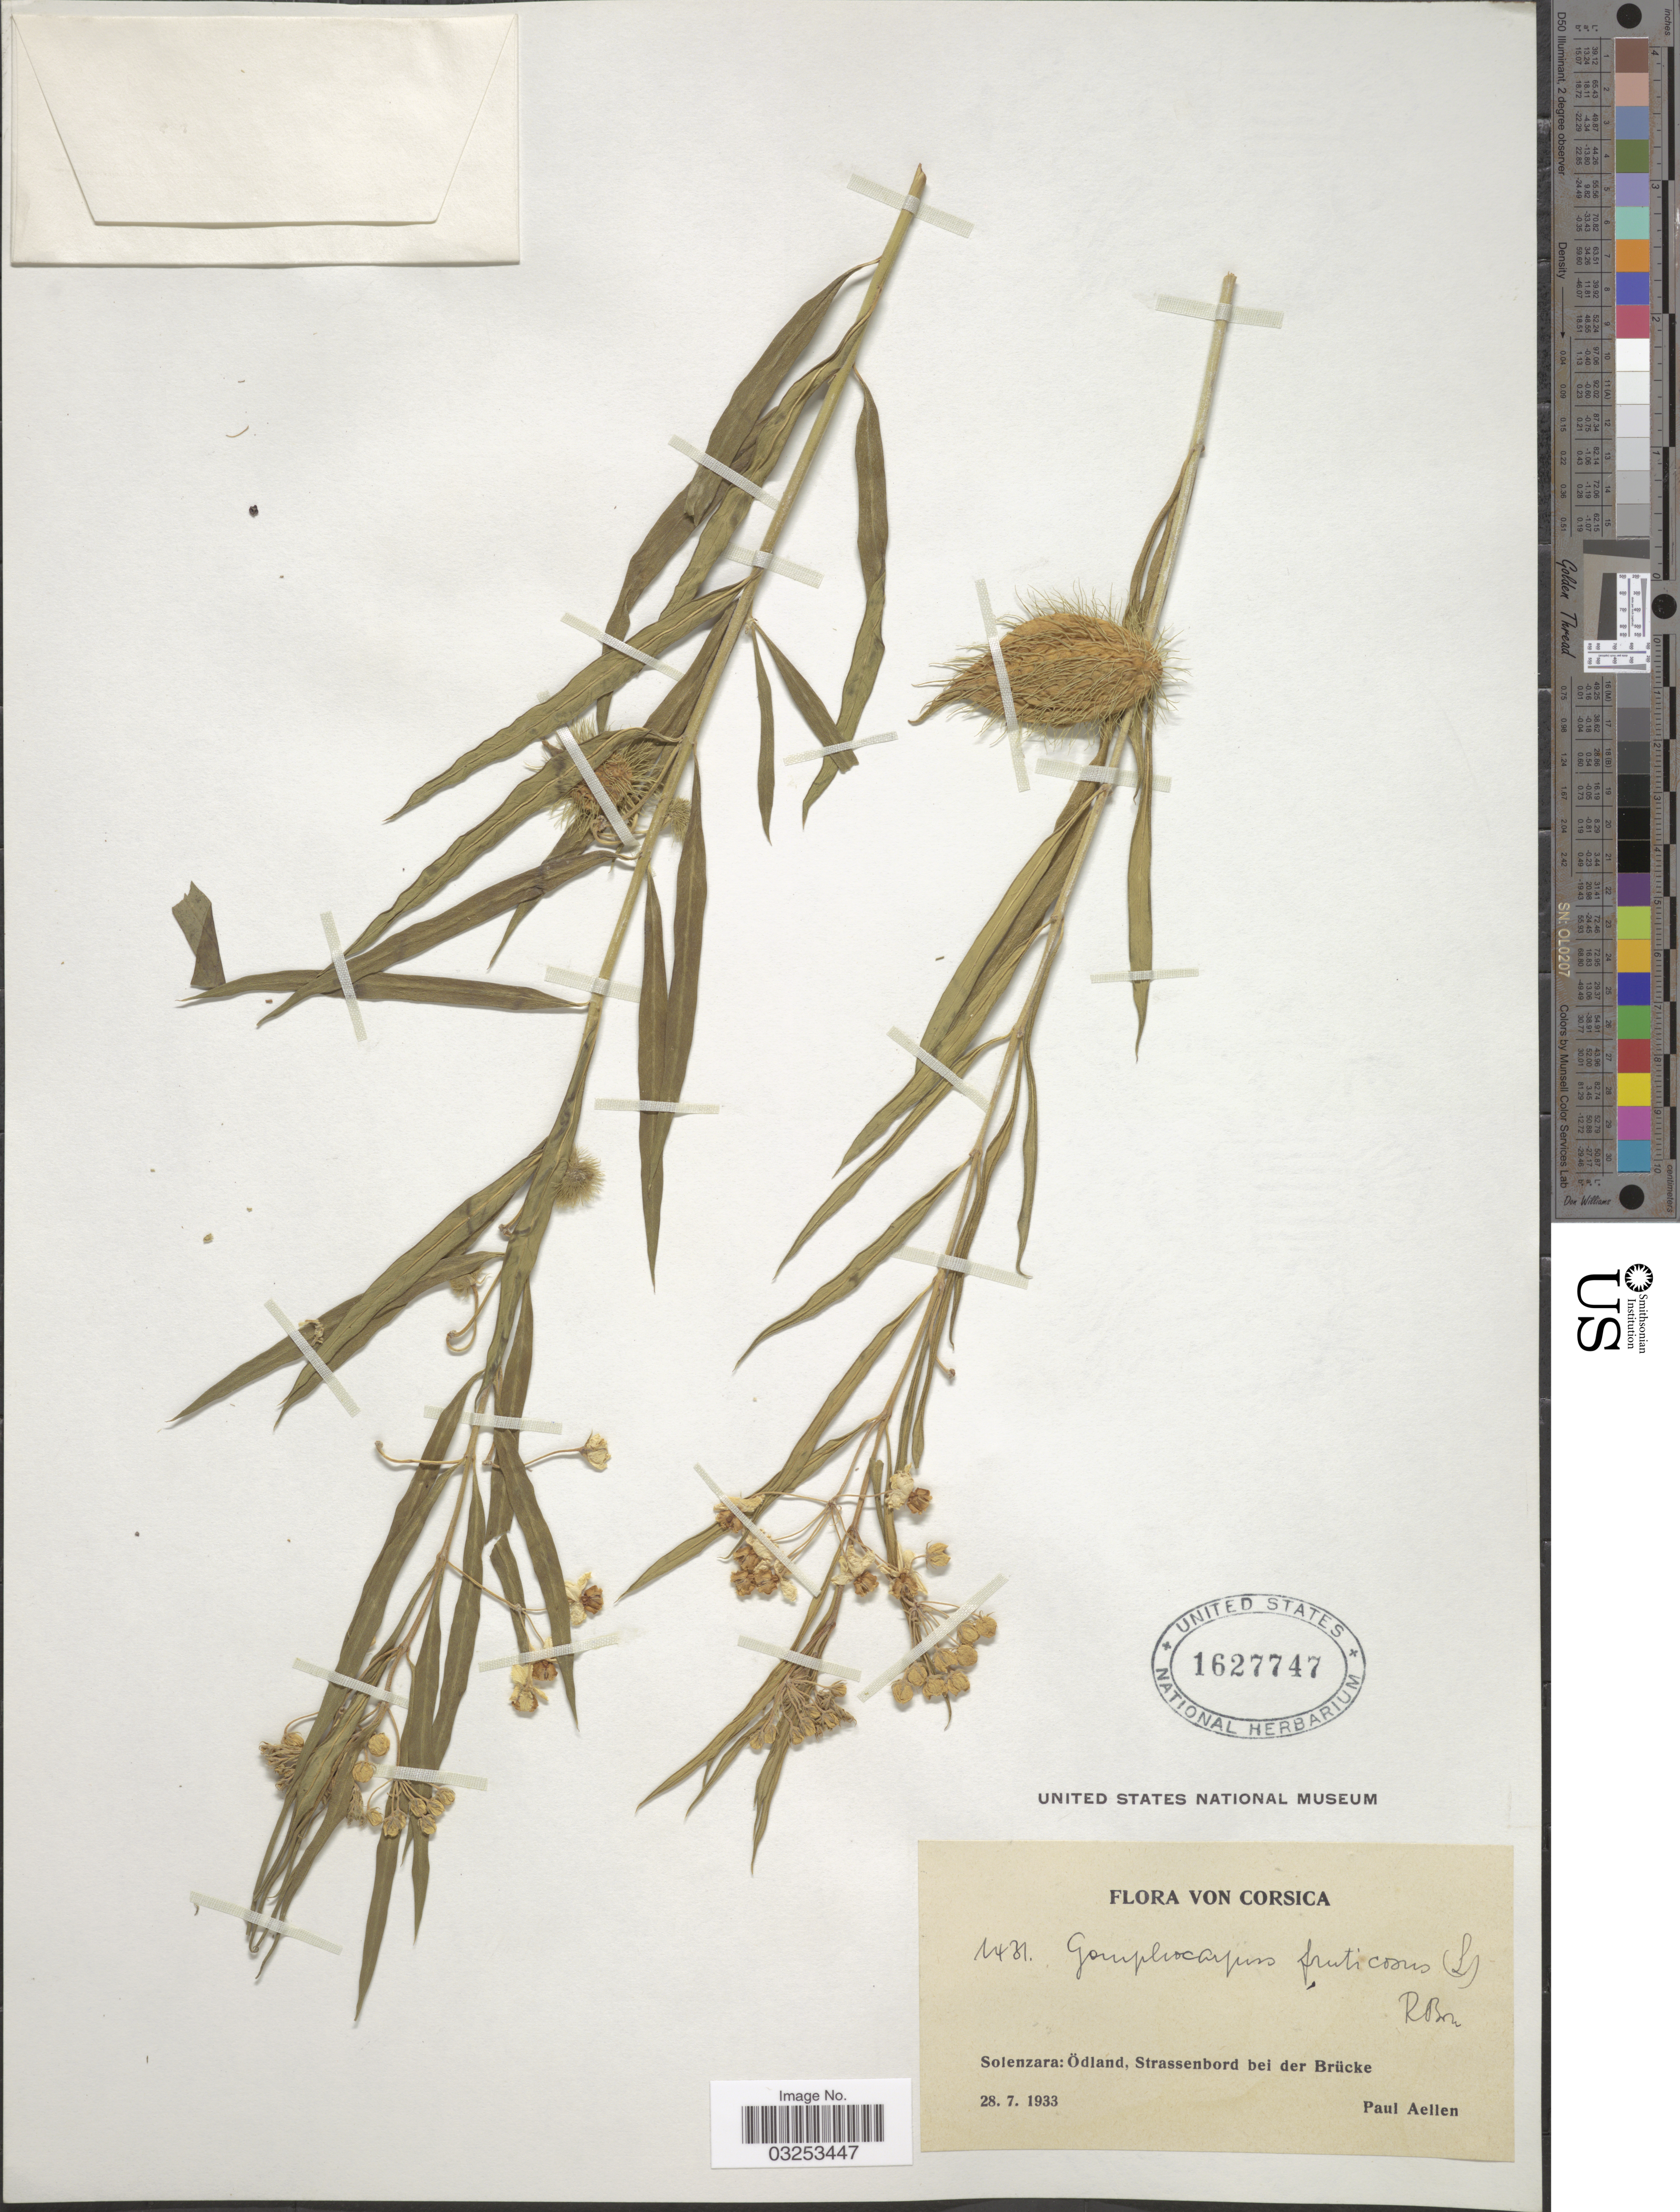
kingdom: Plantae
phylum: Tracheophyta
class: Magnoliopsida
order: Gentianales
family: Apocynaceae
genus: Gomphocarpus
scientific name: Gomphocarpus fruticosus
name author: (L.) W.T. Aiton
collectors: P. Aellen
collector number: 1431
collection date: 1933-07-28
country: France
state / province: Corsica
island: Corse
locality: Solenzara: Ödland, Strassenbord bei der Brücke.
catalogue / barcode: US 1627747